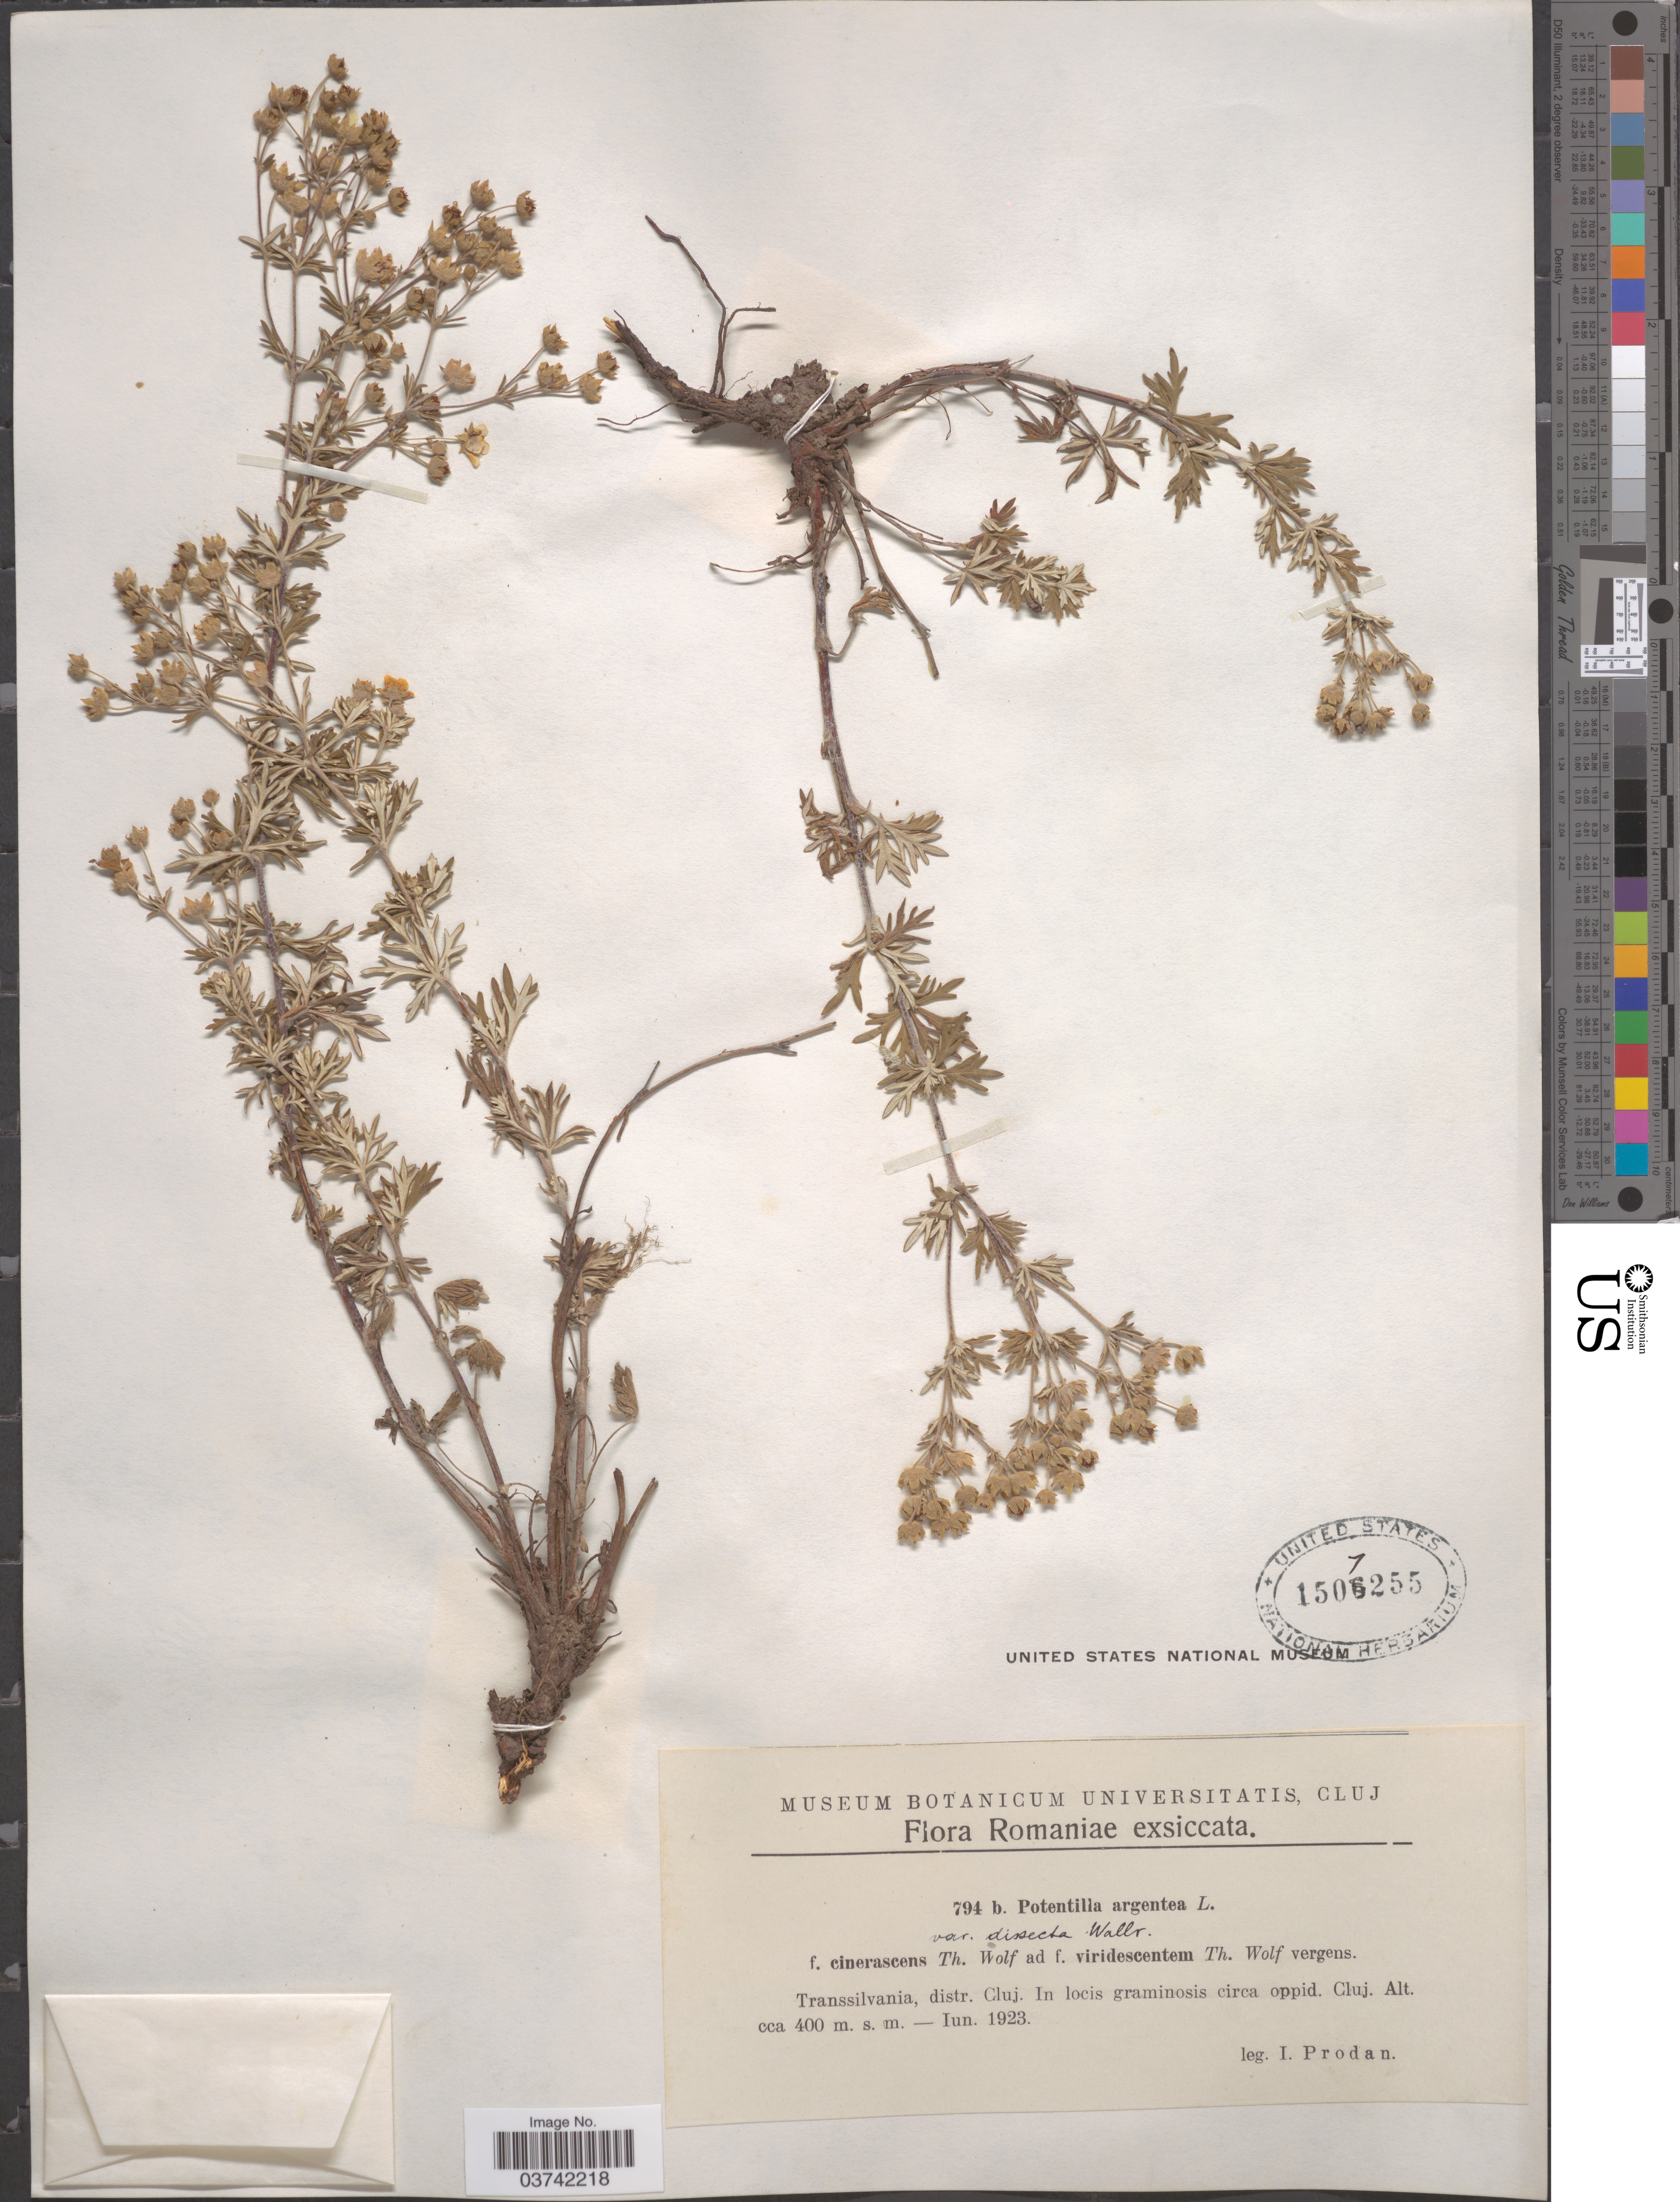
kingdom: Plantae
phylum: Tracheophyta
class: Magnoliopsida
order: Rosales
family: Rosaceae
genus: Potentilla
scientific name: Potentilla argentea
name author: L.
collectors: J. Prodan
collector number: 794 b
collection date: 1923-06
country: Romania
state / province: Cluj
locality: Transsilvania, distr. Cluj. In locis graminosis circa oppid.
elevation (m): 400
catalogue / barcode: US 1507255